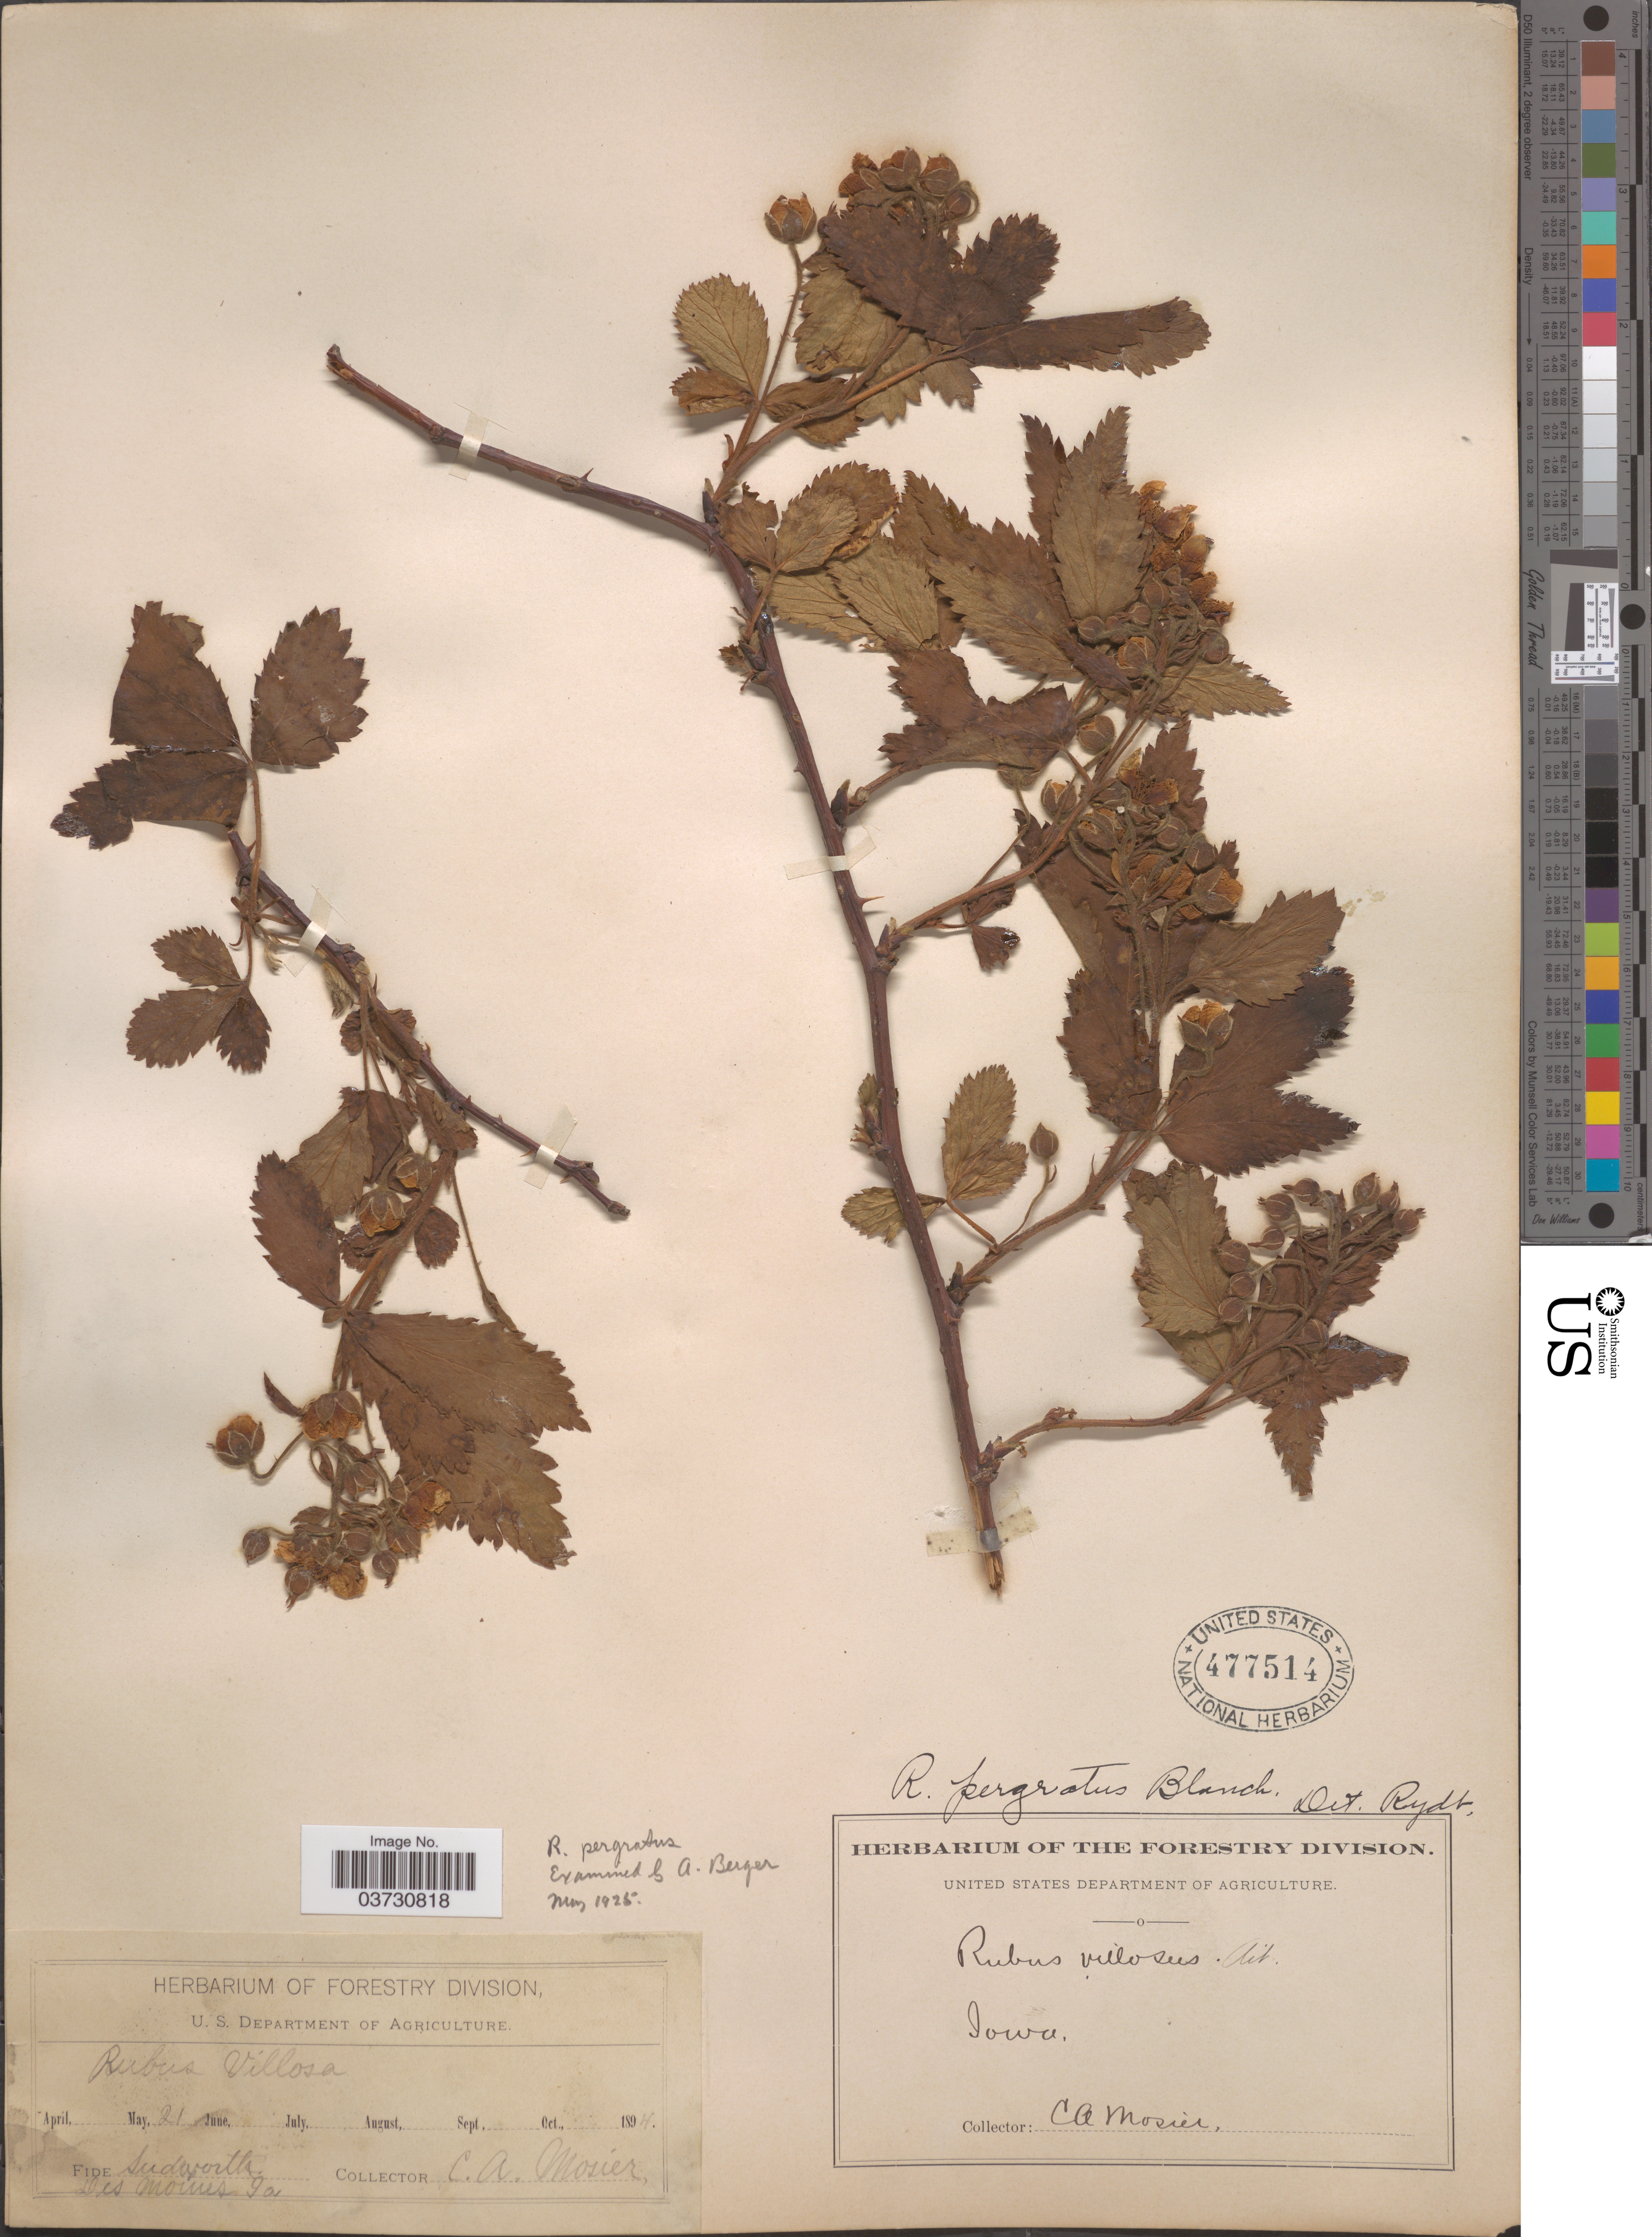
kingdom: Plantae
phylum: Tracheophyta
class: Magnoliopsida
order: Rosales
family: Rosaceae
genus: Rubus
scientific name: Rubus pergratus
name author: Blanch.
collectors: C. A. Mosier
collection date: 1894-05-21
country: United States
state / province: Iowa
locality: Fide Sudworth. Des Moines.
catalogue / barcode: US 477514